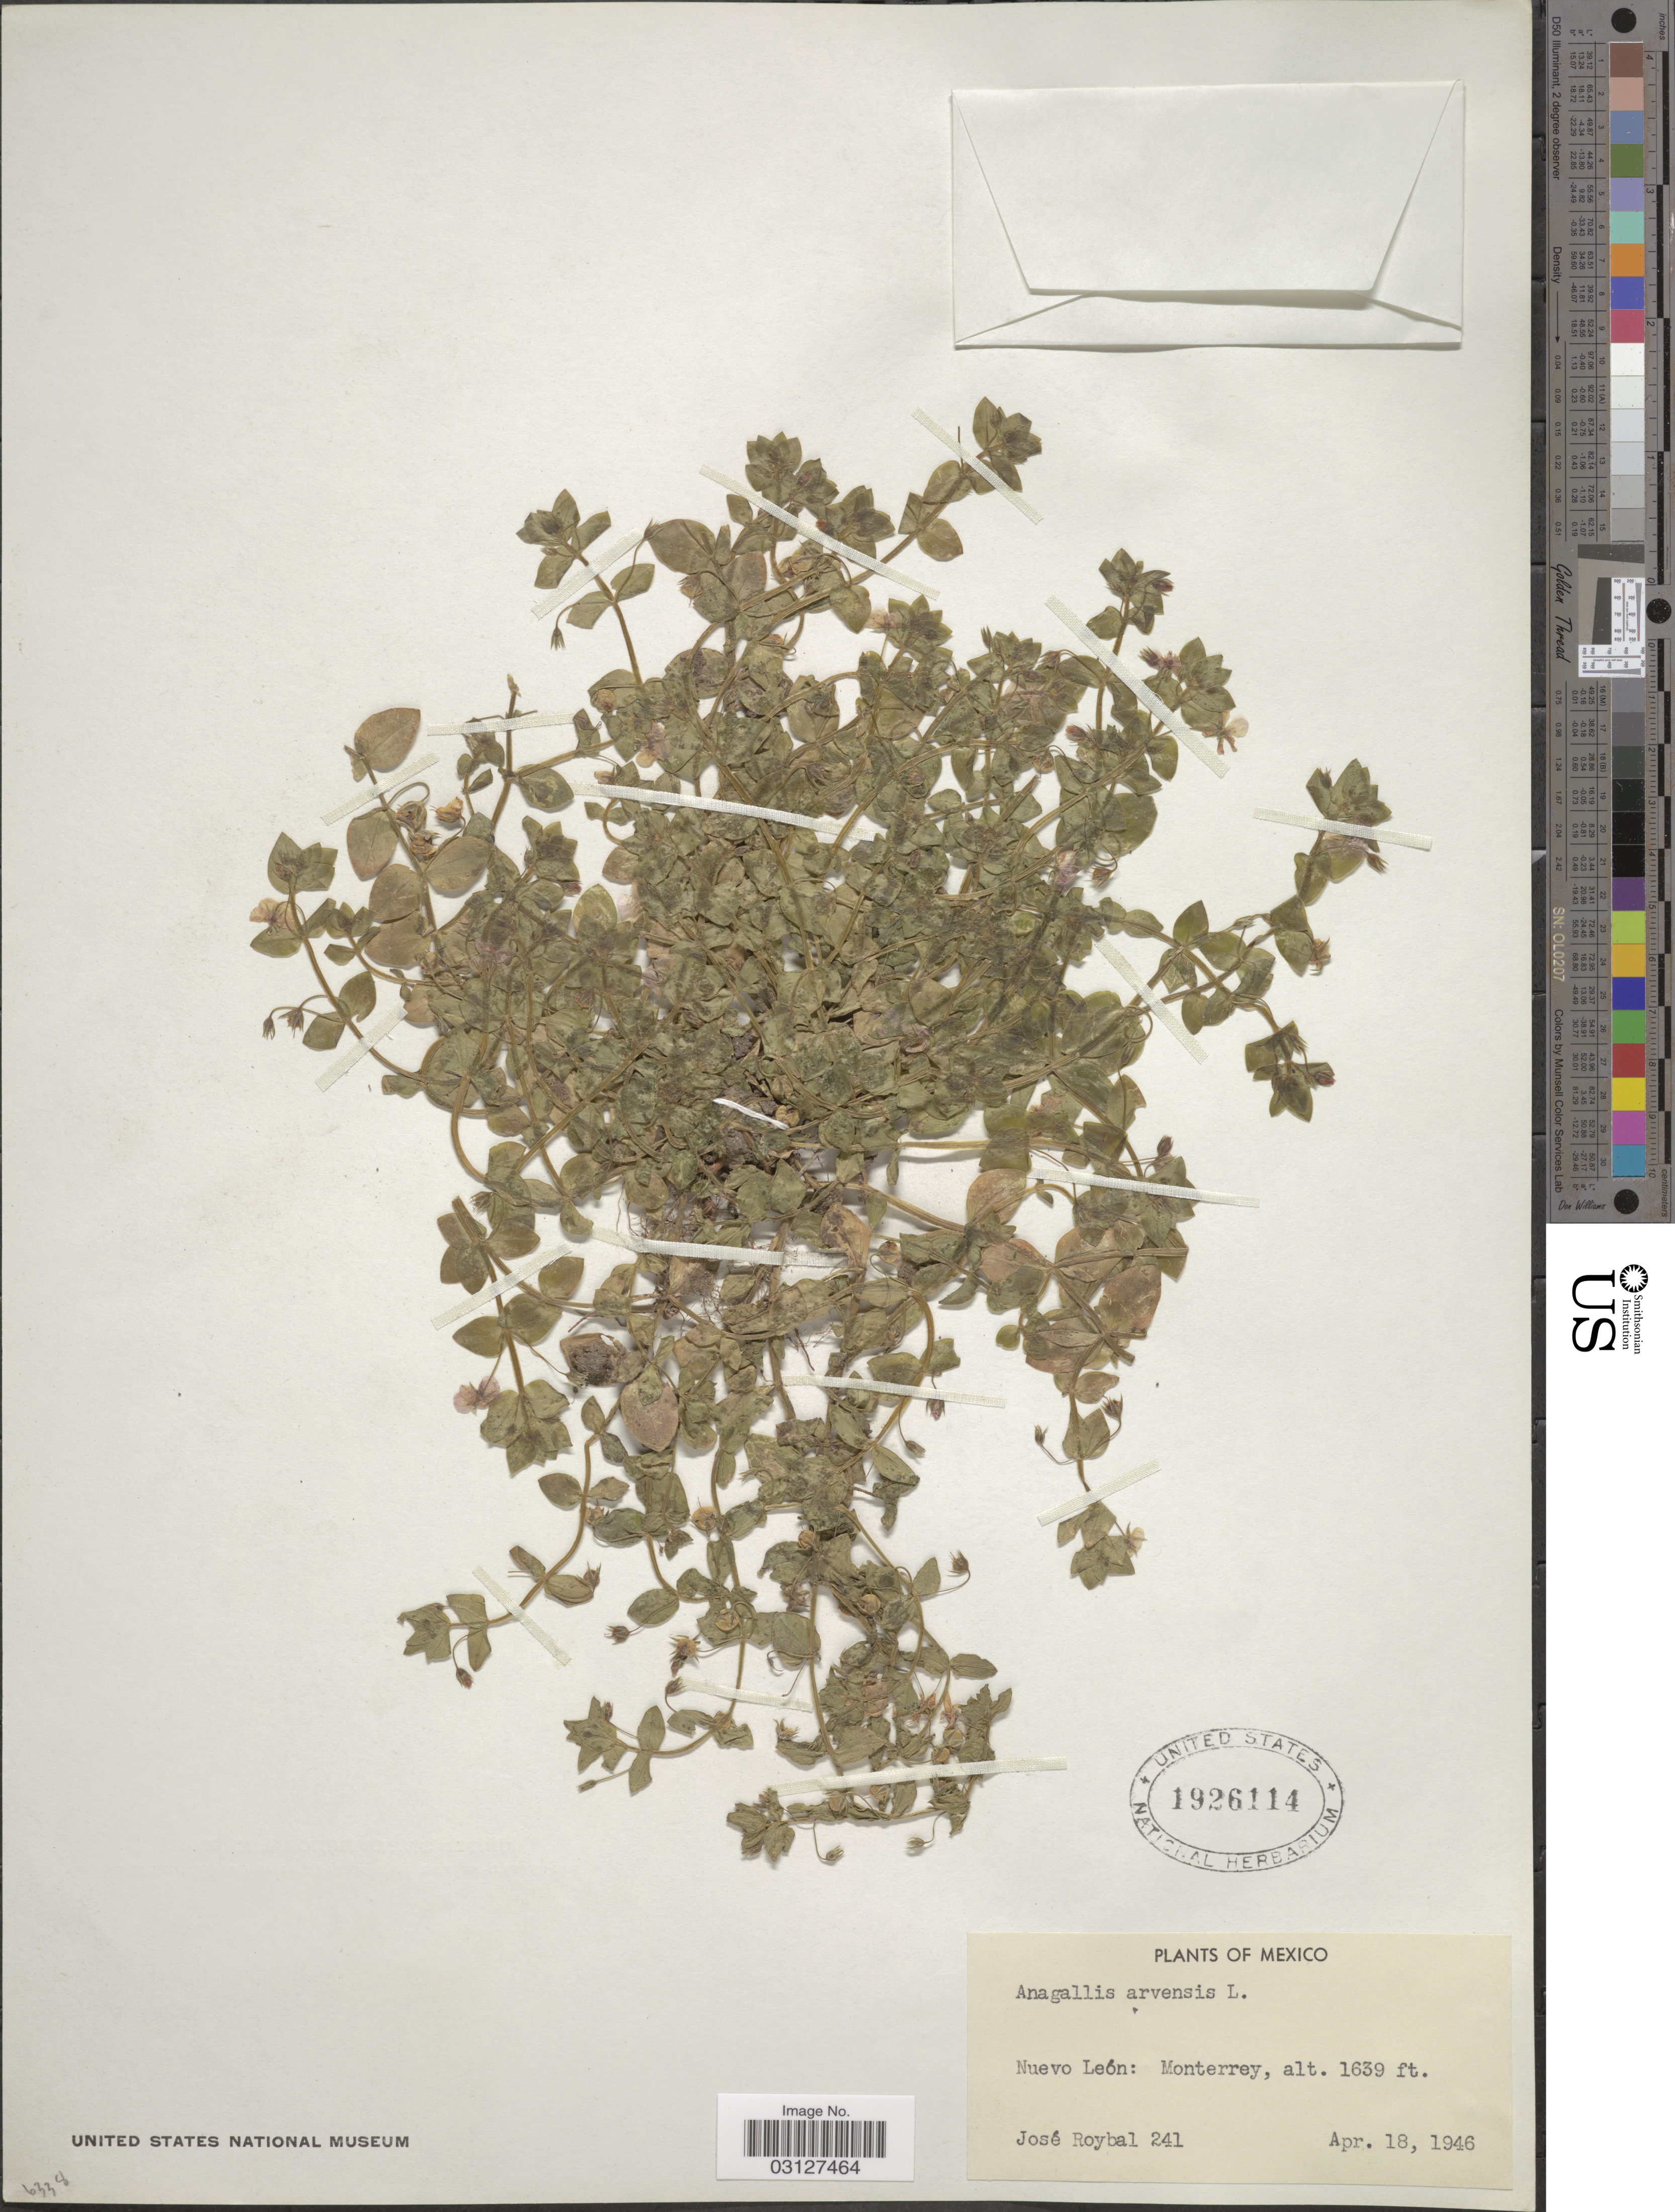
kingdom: Plantae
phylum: Tracheophyta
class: Magnoliopsida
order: Ericales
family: Primulaceae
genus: Anagallis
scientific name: Anagallis arvensis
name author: L.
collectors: J. Roybal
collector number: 241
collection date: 1946-04-18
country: Mexico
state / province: Nuevo León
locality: Monterrey.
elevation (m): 500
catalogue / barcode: US 1926114